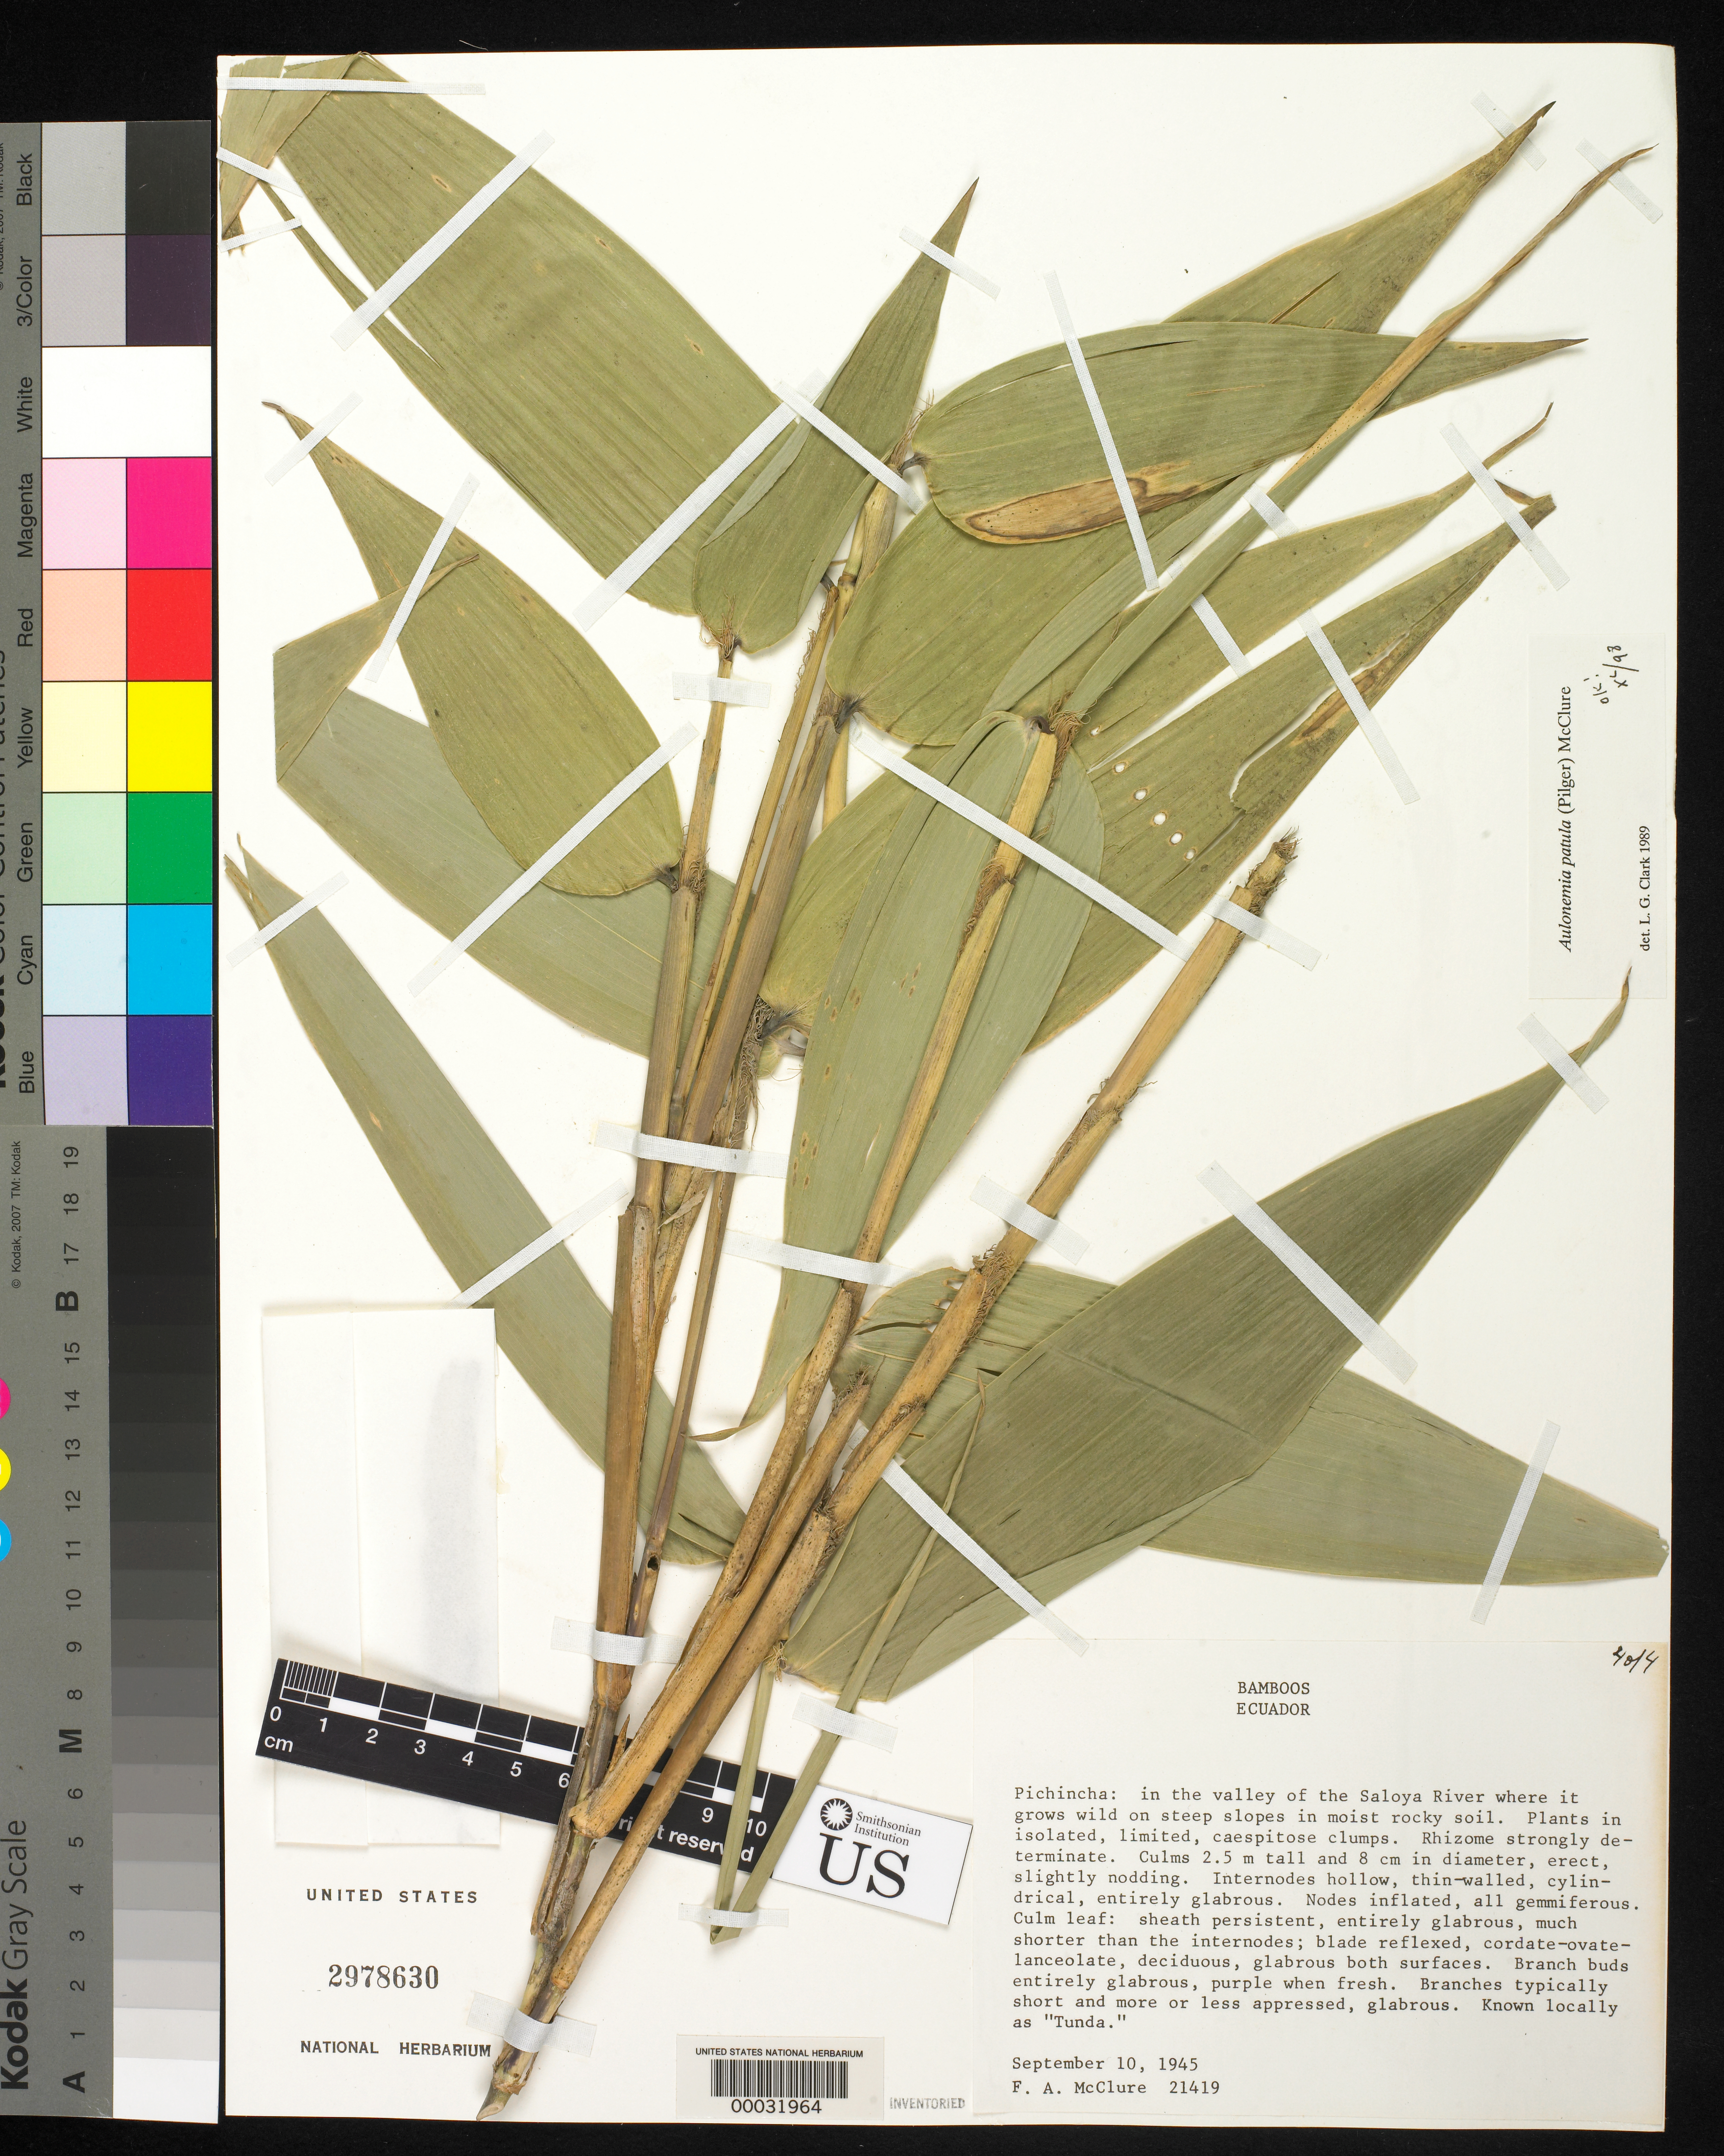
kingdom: Plantae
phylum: Tracheophyta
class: Liliopsida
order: Poales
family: Poaceae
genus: Aulonemia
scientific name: Aulonemia patula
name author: (Pilg.) McClure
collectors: F. A. McClure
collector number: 21419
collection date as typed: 10 Sep 1945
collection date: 1945-09-10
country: Ecuador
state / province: Pichincha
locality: Valley of Saloya River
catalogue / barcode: US 2978630